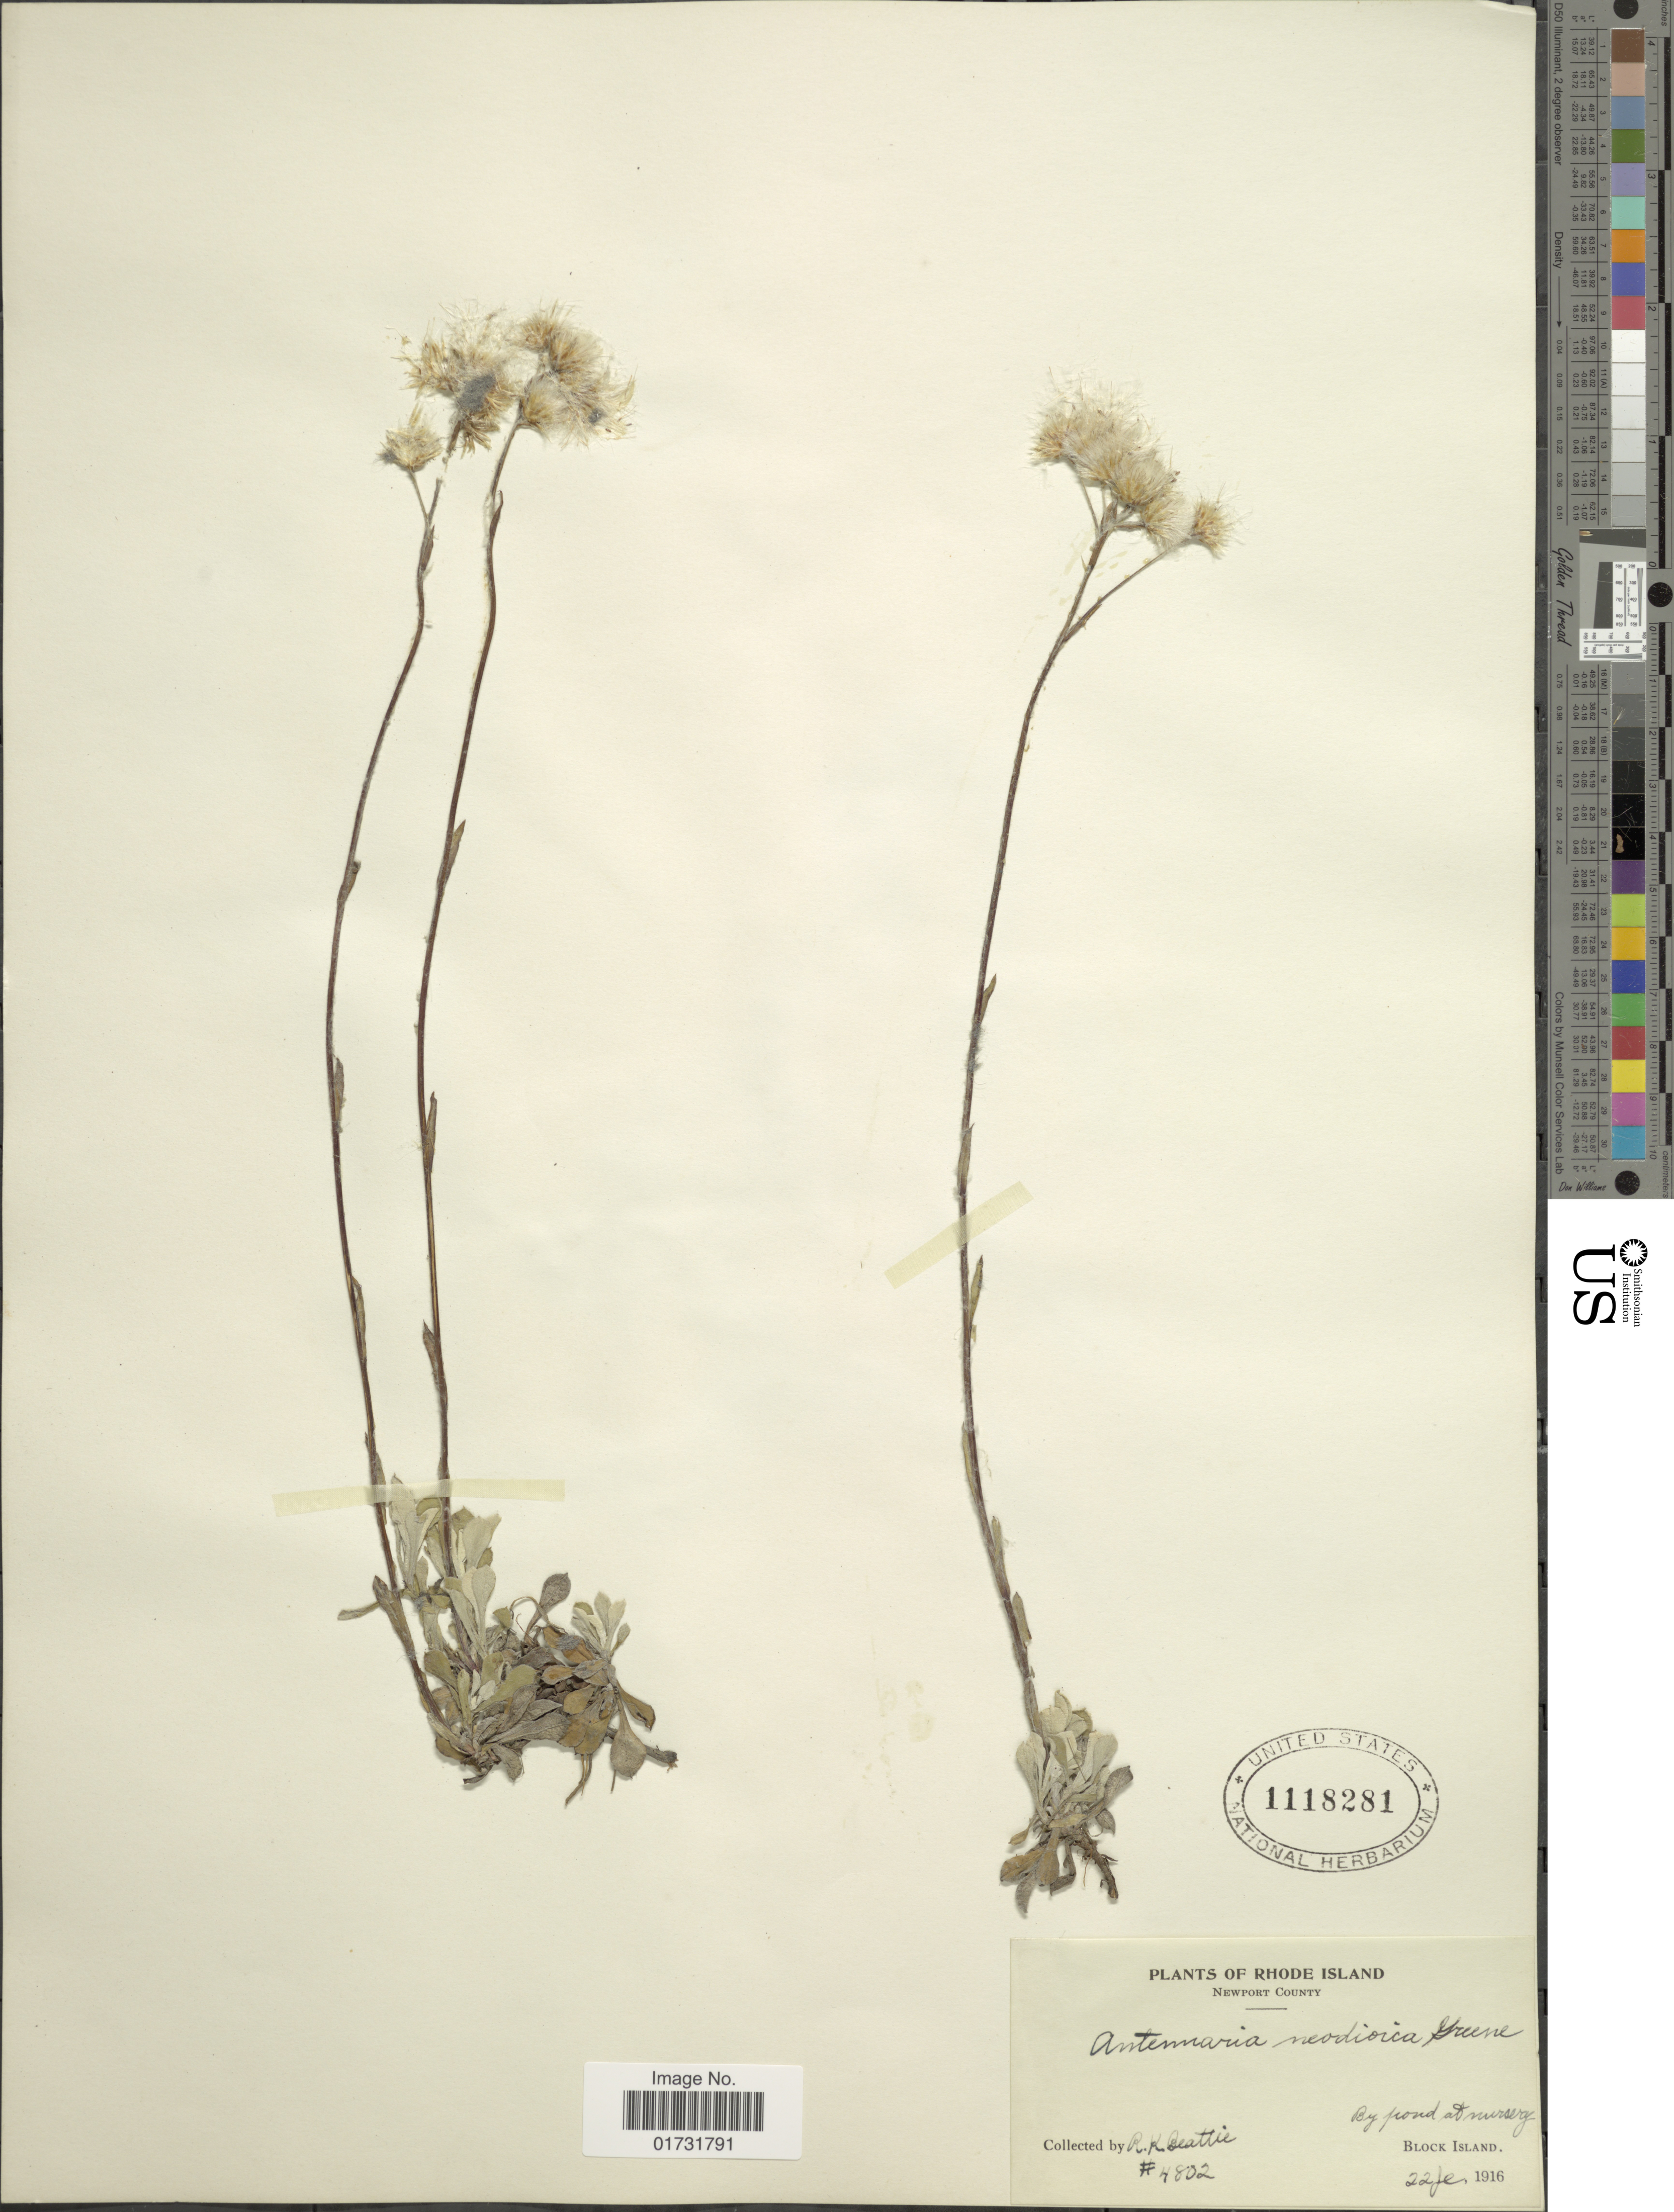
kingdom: Plantae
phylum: Tracheophyta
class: Magnoliopsida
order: Asterales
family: Asteraceae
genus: Antennaria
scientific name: Antennaria neodioica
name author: Greene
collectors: R. K. Beattie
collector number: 4802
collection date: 1916-02-22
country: United States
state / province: Rhode Island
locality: Newport County. Block Island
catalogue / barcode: US 1118281